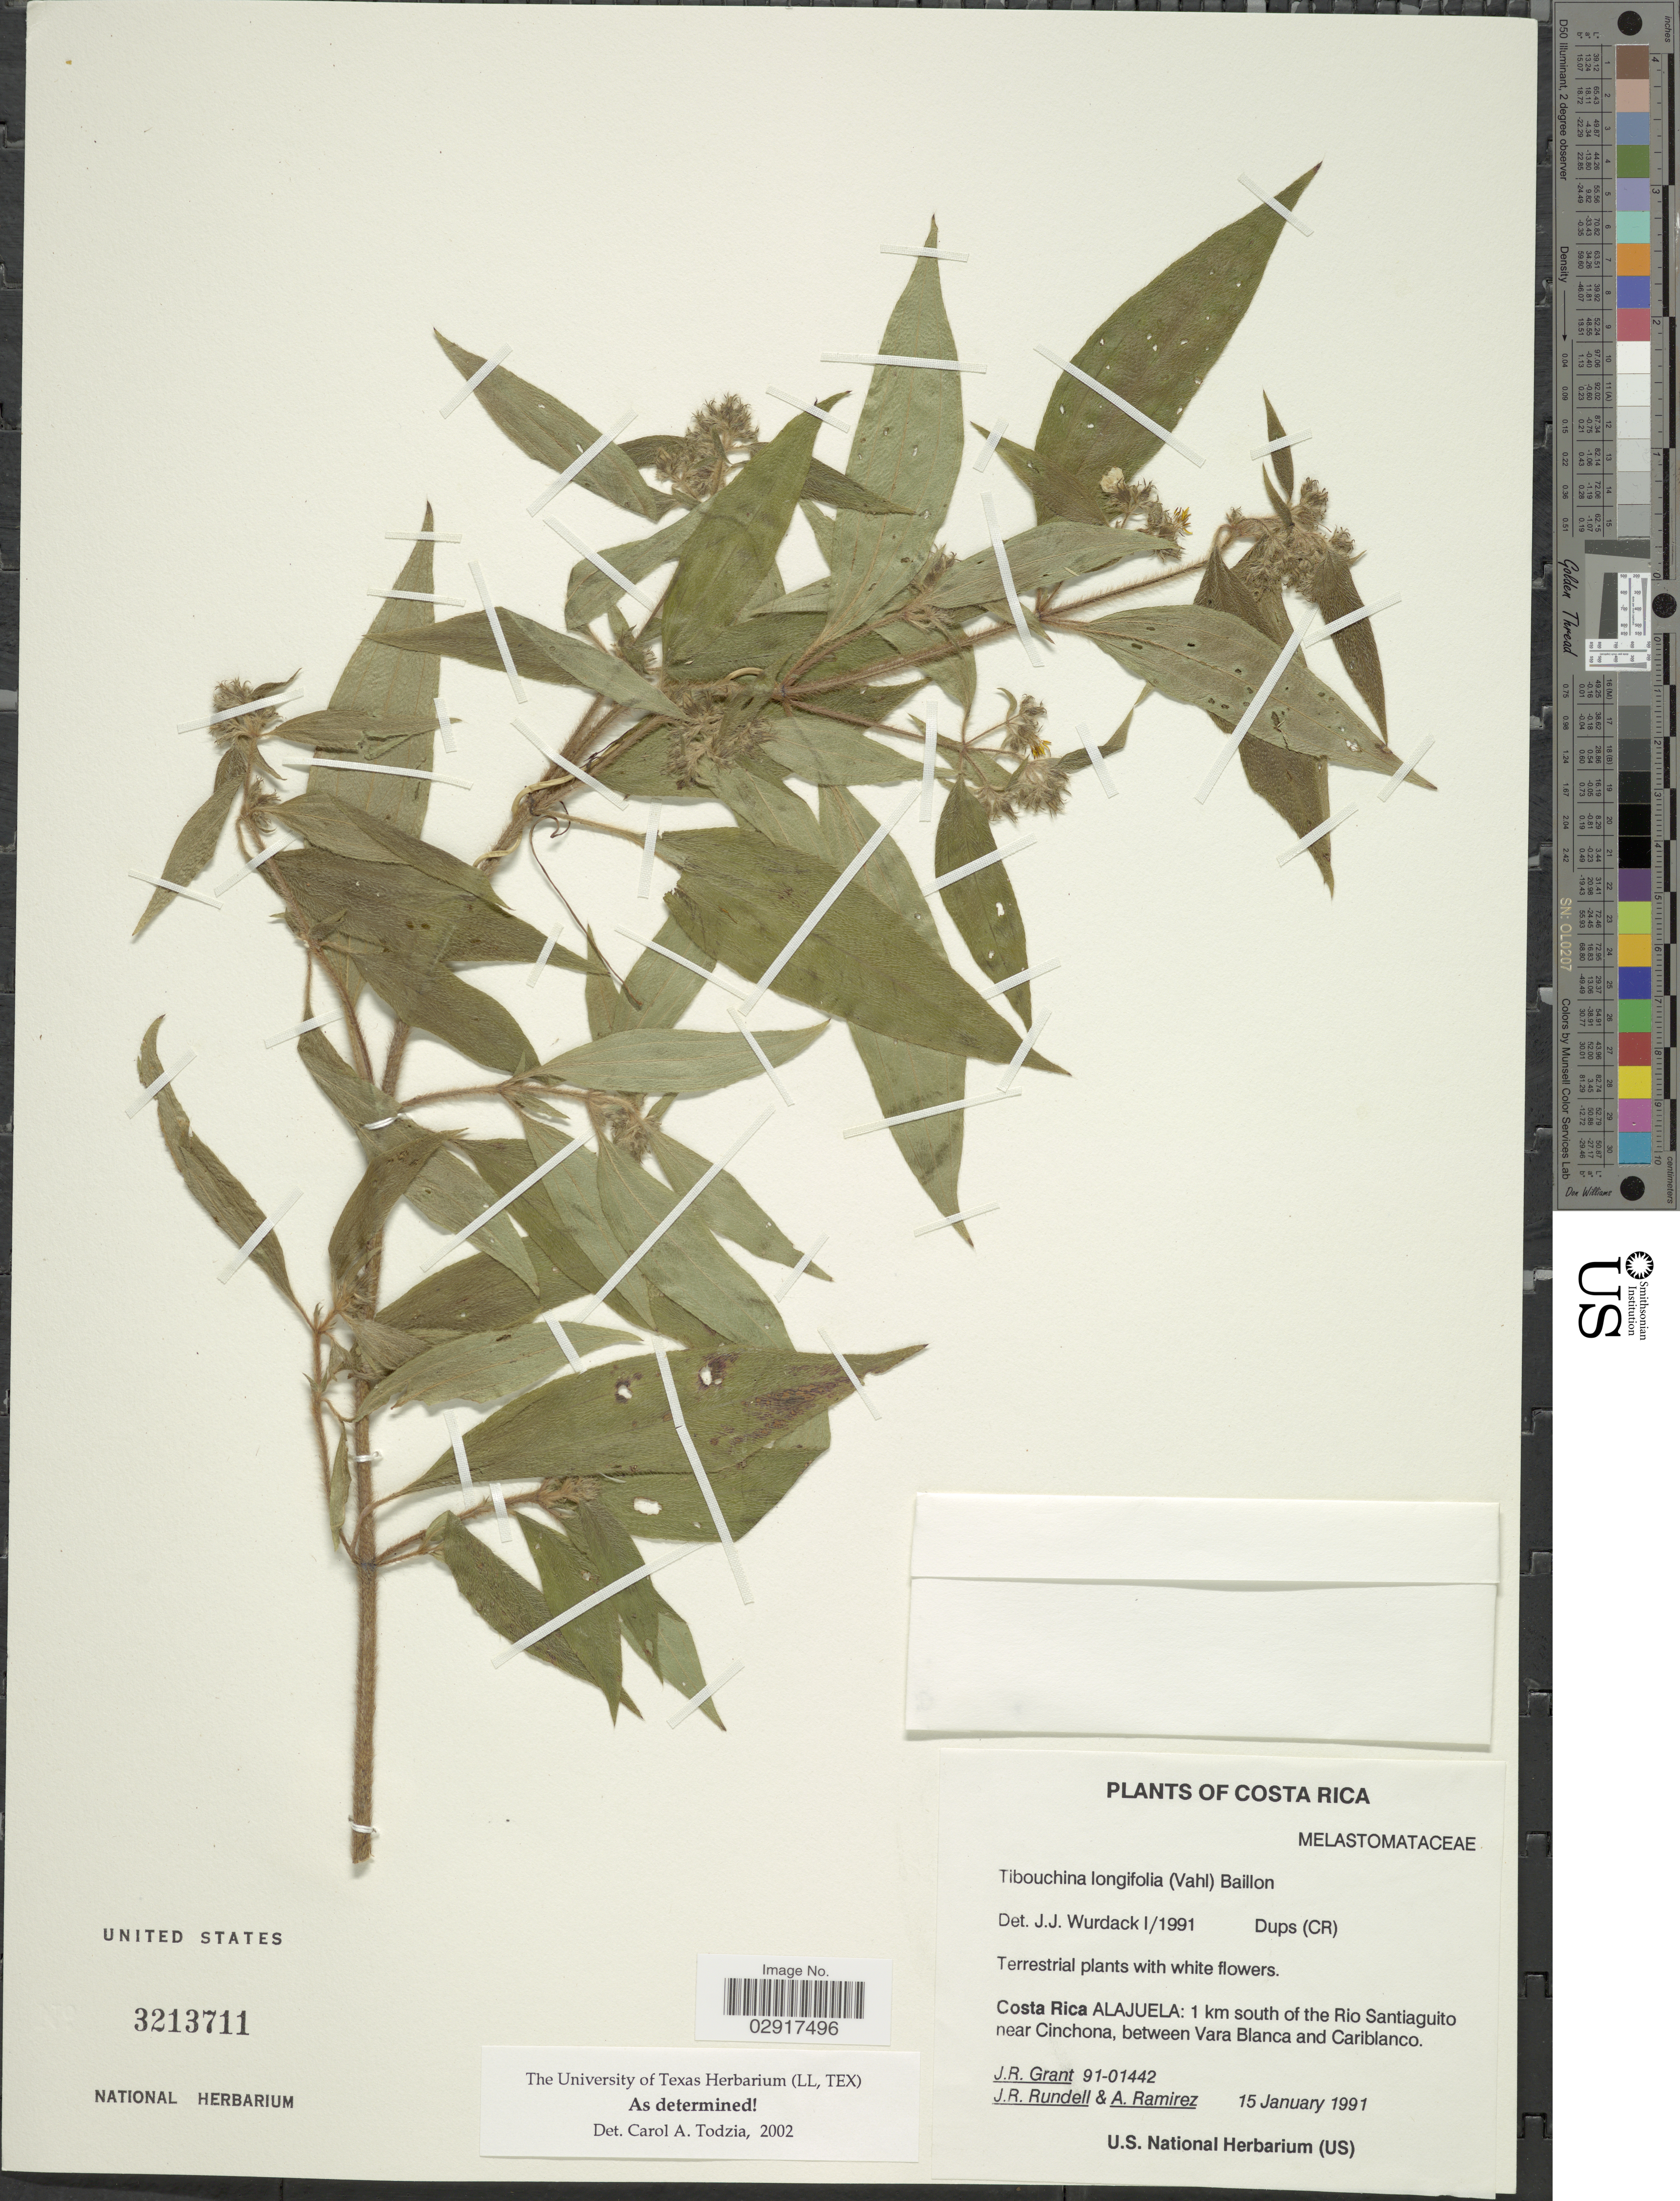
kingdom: Plantae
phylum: Tracheophyta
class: Magnoliopsida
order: Myrtales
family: Melastomataceae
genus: Chaetogastra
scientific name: Chaetogastra longifolia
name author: (Vahl) DC.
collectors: J. Grant, J. R. Rundell & A. Ramirez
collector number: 91-01442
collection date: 1991-01-15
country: Costa Rica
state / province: Alajuela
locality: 1 km south of the Rio Santiaguito near Cinchona, between Vara Blanca and Cariblanco.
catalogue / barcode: US 3213711